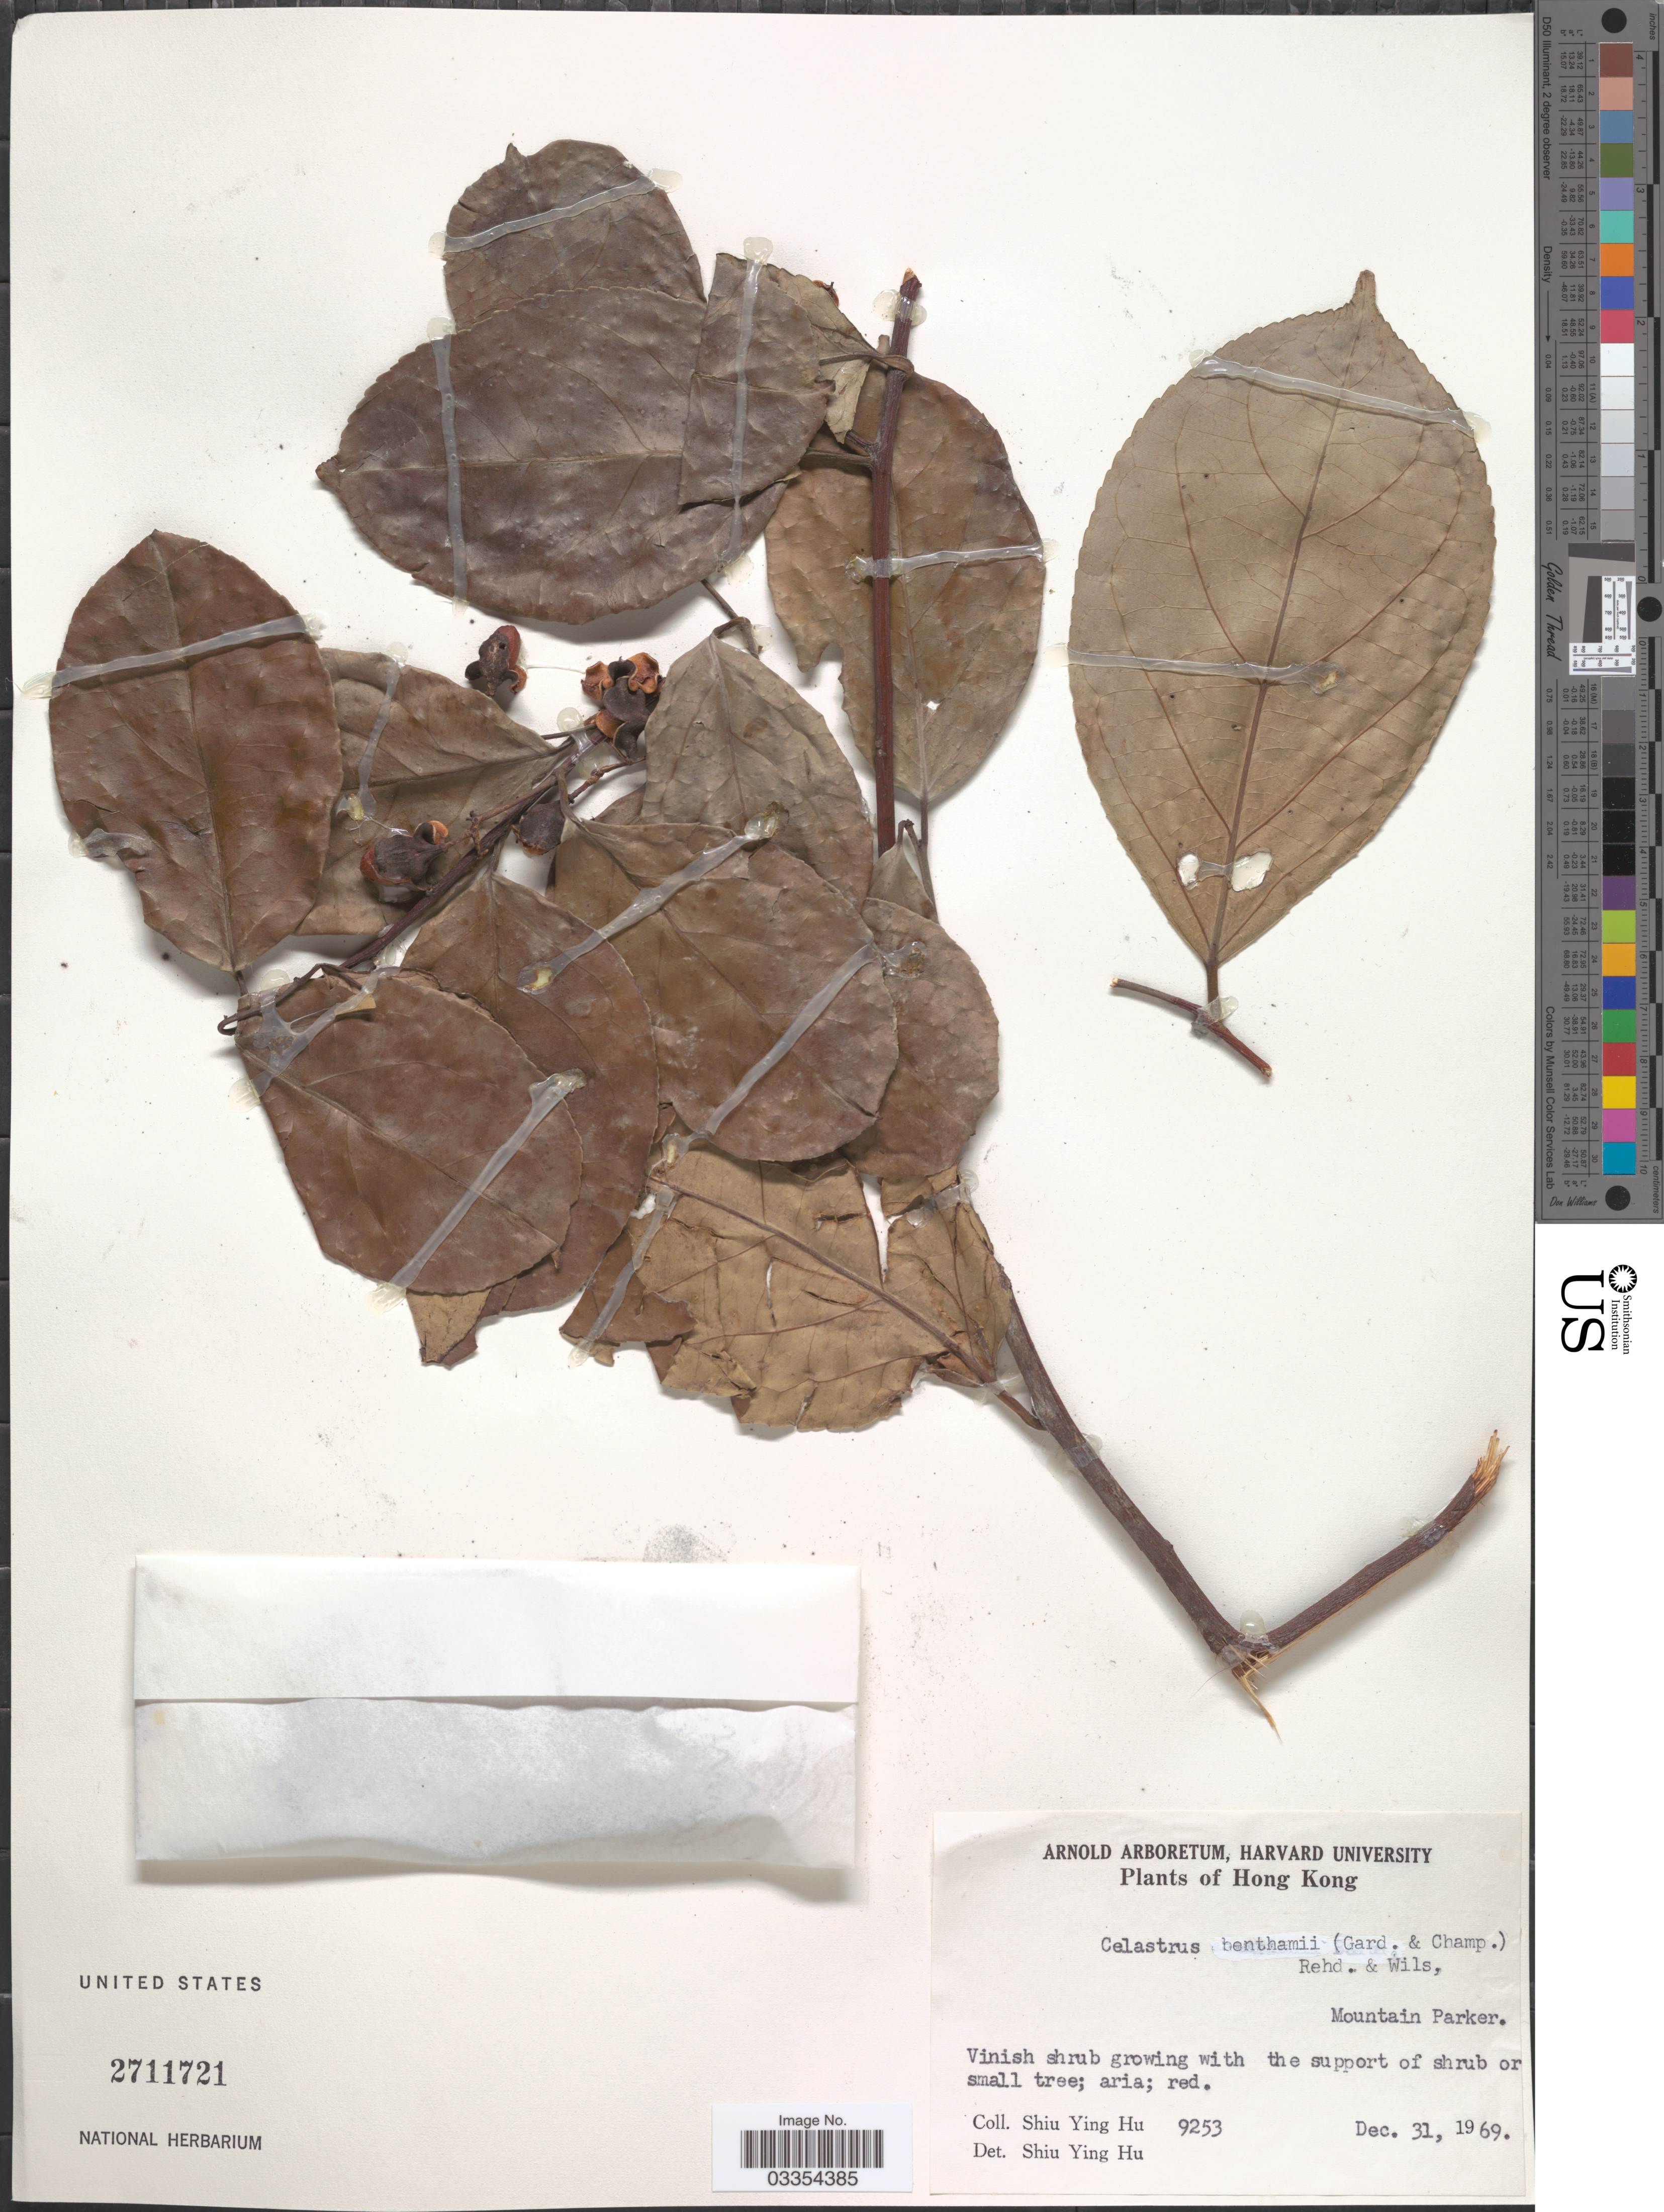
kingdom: Plantae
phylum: Tracheophyta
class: Magnoliopsida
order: Celastrales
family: Celastraceae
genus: Celastrus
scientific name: Celastrus monospermus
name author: Roxb.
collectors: S. Y. Hu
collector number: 9253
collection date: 1969-12-31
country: China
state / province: Hong Kong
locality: Mountain Parker.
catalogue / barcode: US 2711721